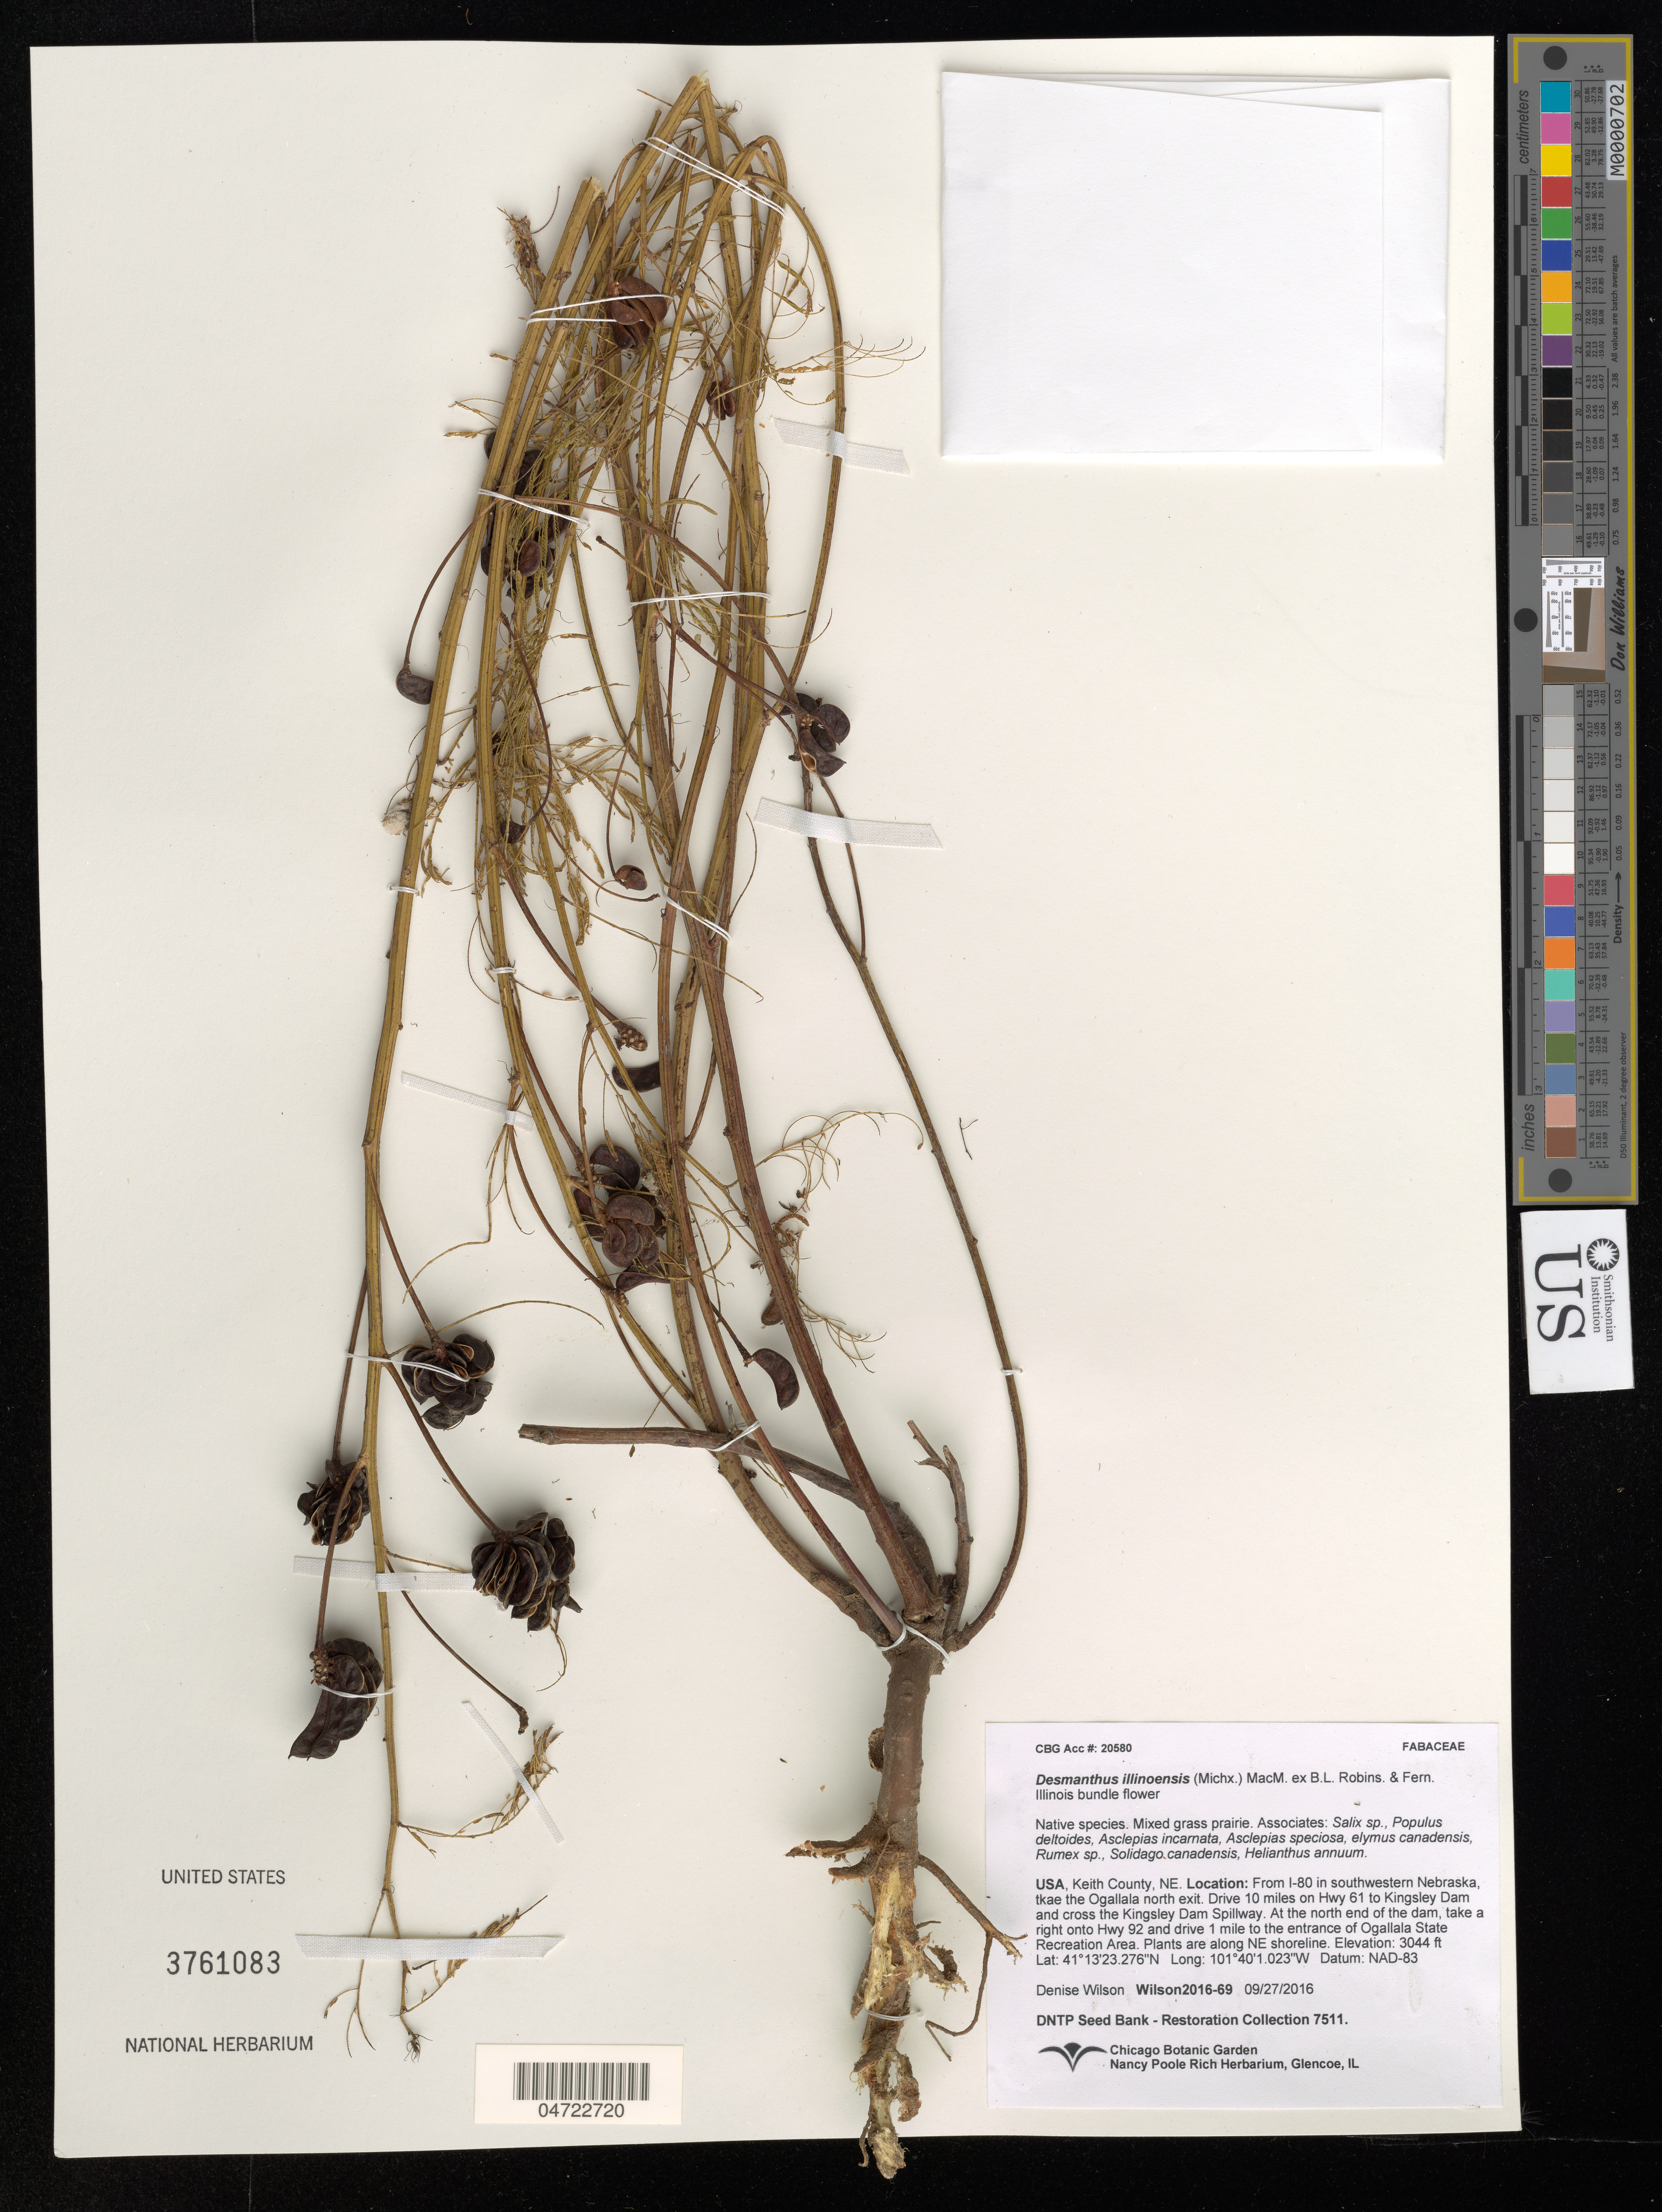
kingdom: Plantae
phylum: Tracheophyta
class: Magnoliopsida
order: Fabales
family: Fabaceae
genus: Desmanthus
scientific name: Desmanthus illinoensis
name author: (Michx.) MacMill.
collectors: D. Wilson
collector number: Wilson2016-69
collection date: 2016-09-27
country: United States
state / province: Nebraska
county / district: Keith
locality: Keith County. From I-80 in southwestern Nebraska, tkae the Ogallala north exit. Drive 10 miles on Hwy 61 to Kingsley Dam and cross the Kingsley Dam Spillway. At the north end of the dam, take a right onto Hwy 92 and drive 1 mile to the entrance of Ogallala State Recreation Area. Plants are along NE shorelin.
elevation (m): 928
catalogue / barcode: US 3761083